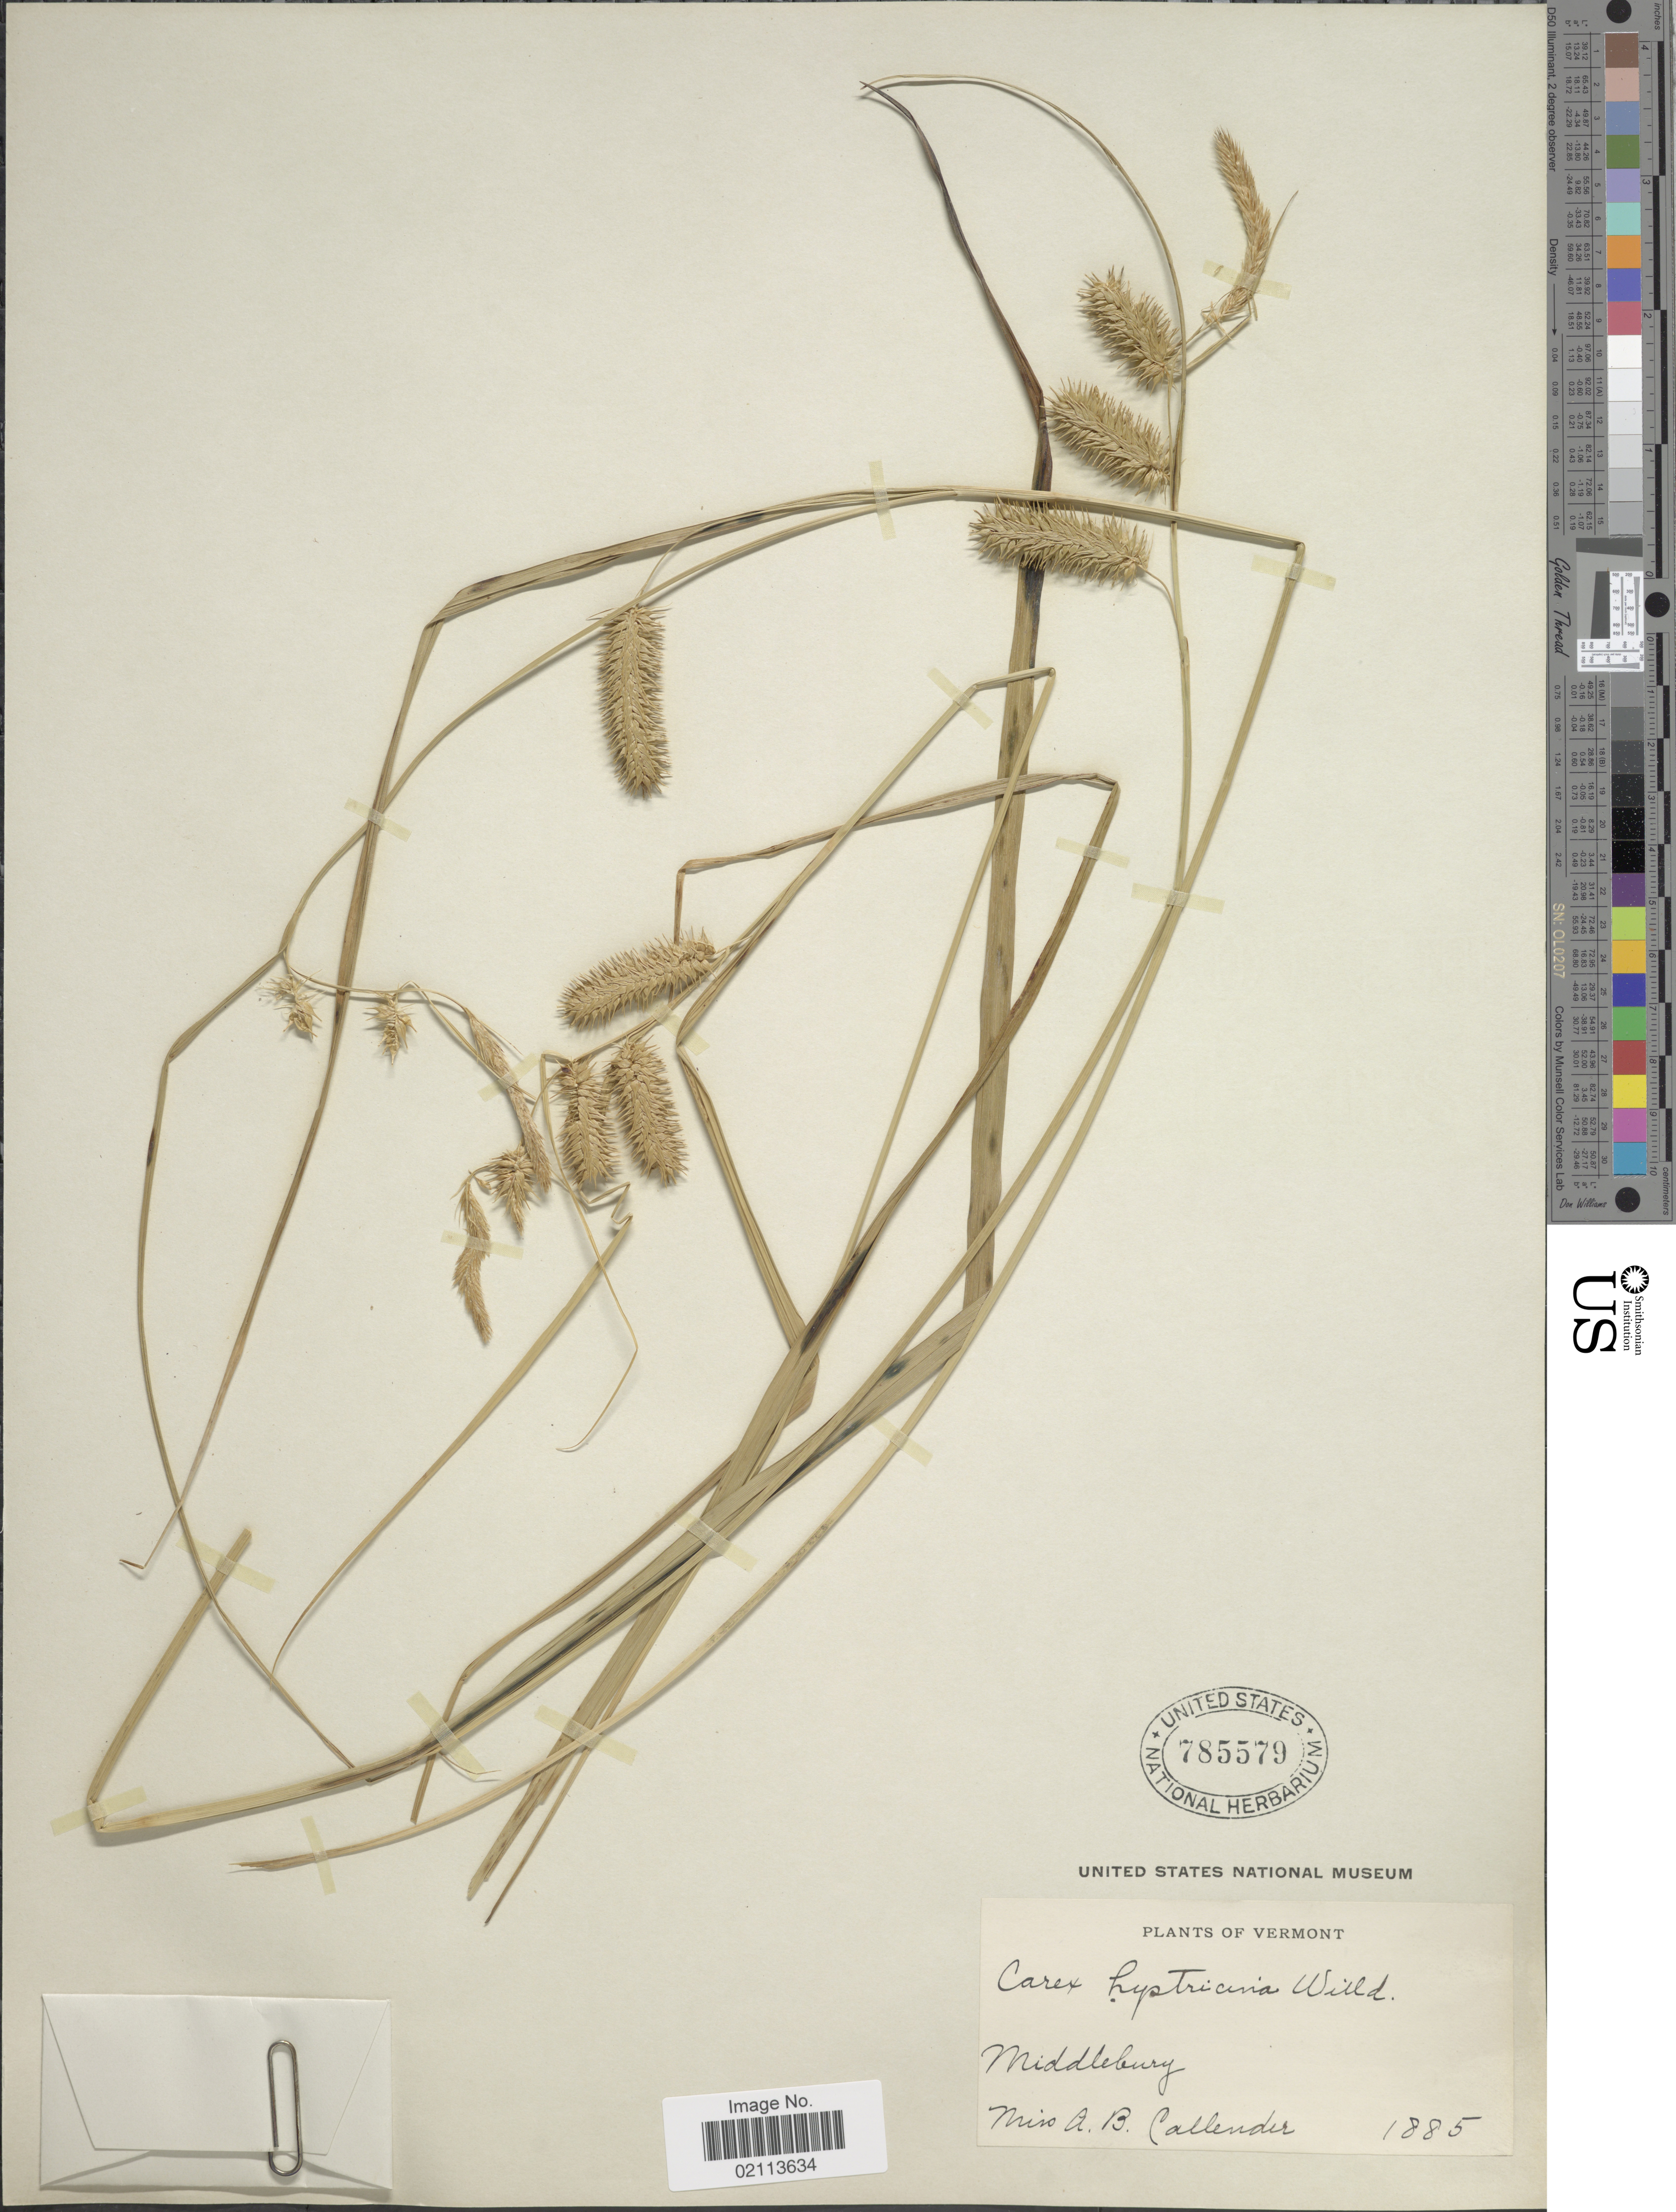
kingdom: Plantae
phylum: Tracheophyta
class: Liliopsida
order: Poales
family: Cyperaceae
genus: Carex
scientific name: Carex hystericina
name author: Muhl. ex Willd.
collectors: A. Callender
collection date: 1885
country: United States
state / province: Vermont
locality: Middlebury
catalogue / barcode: US 785579